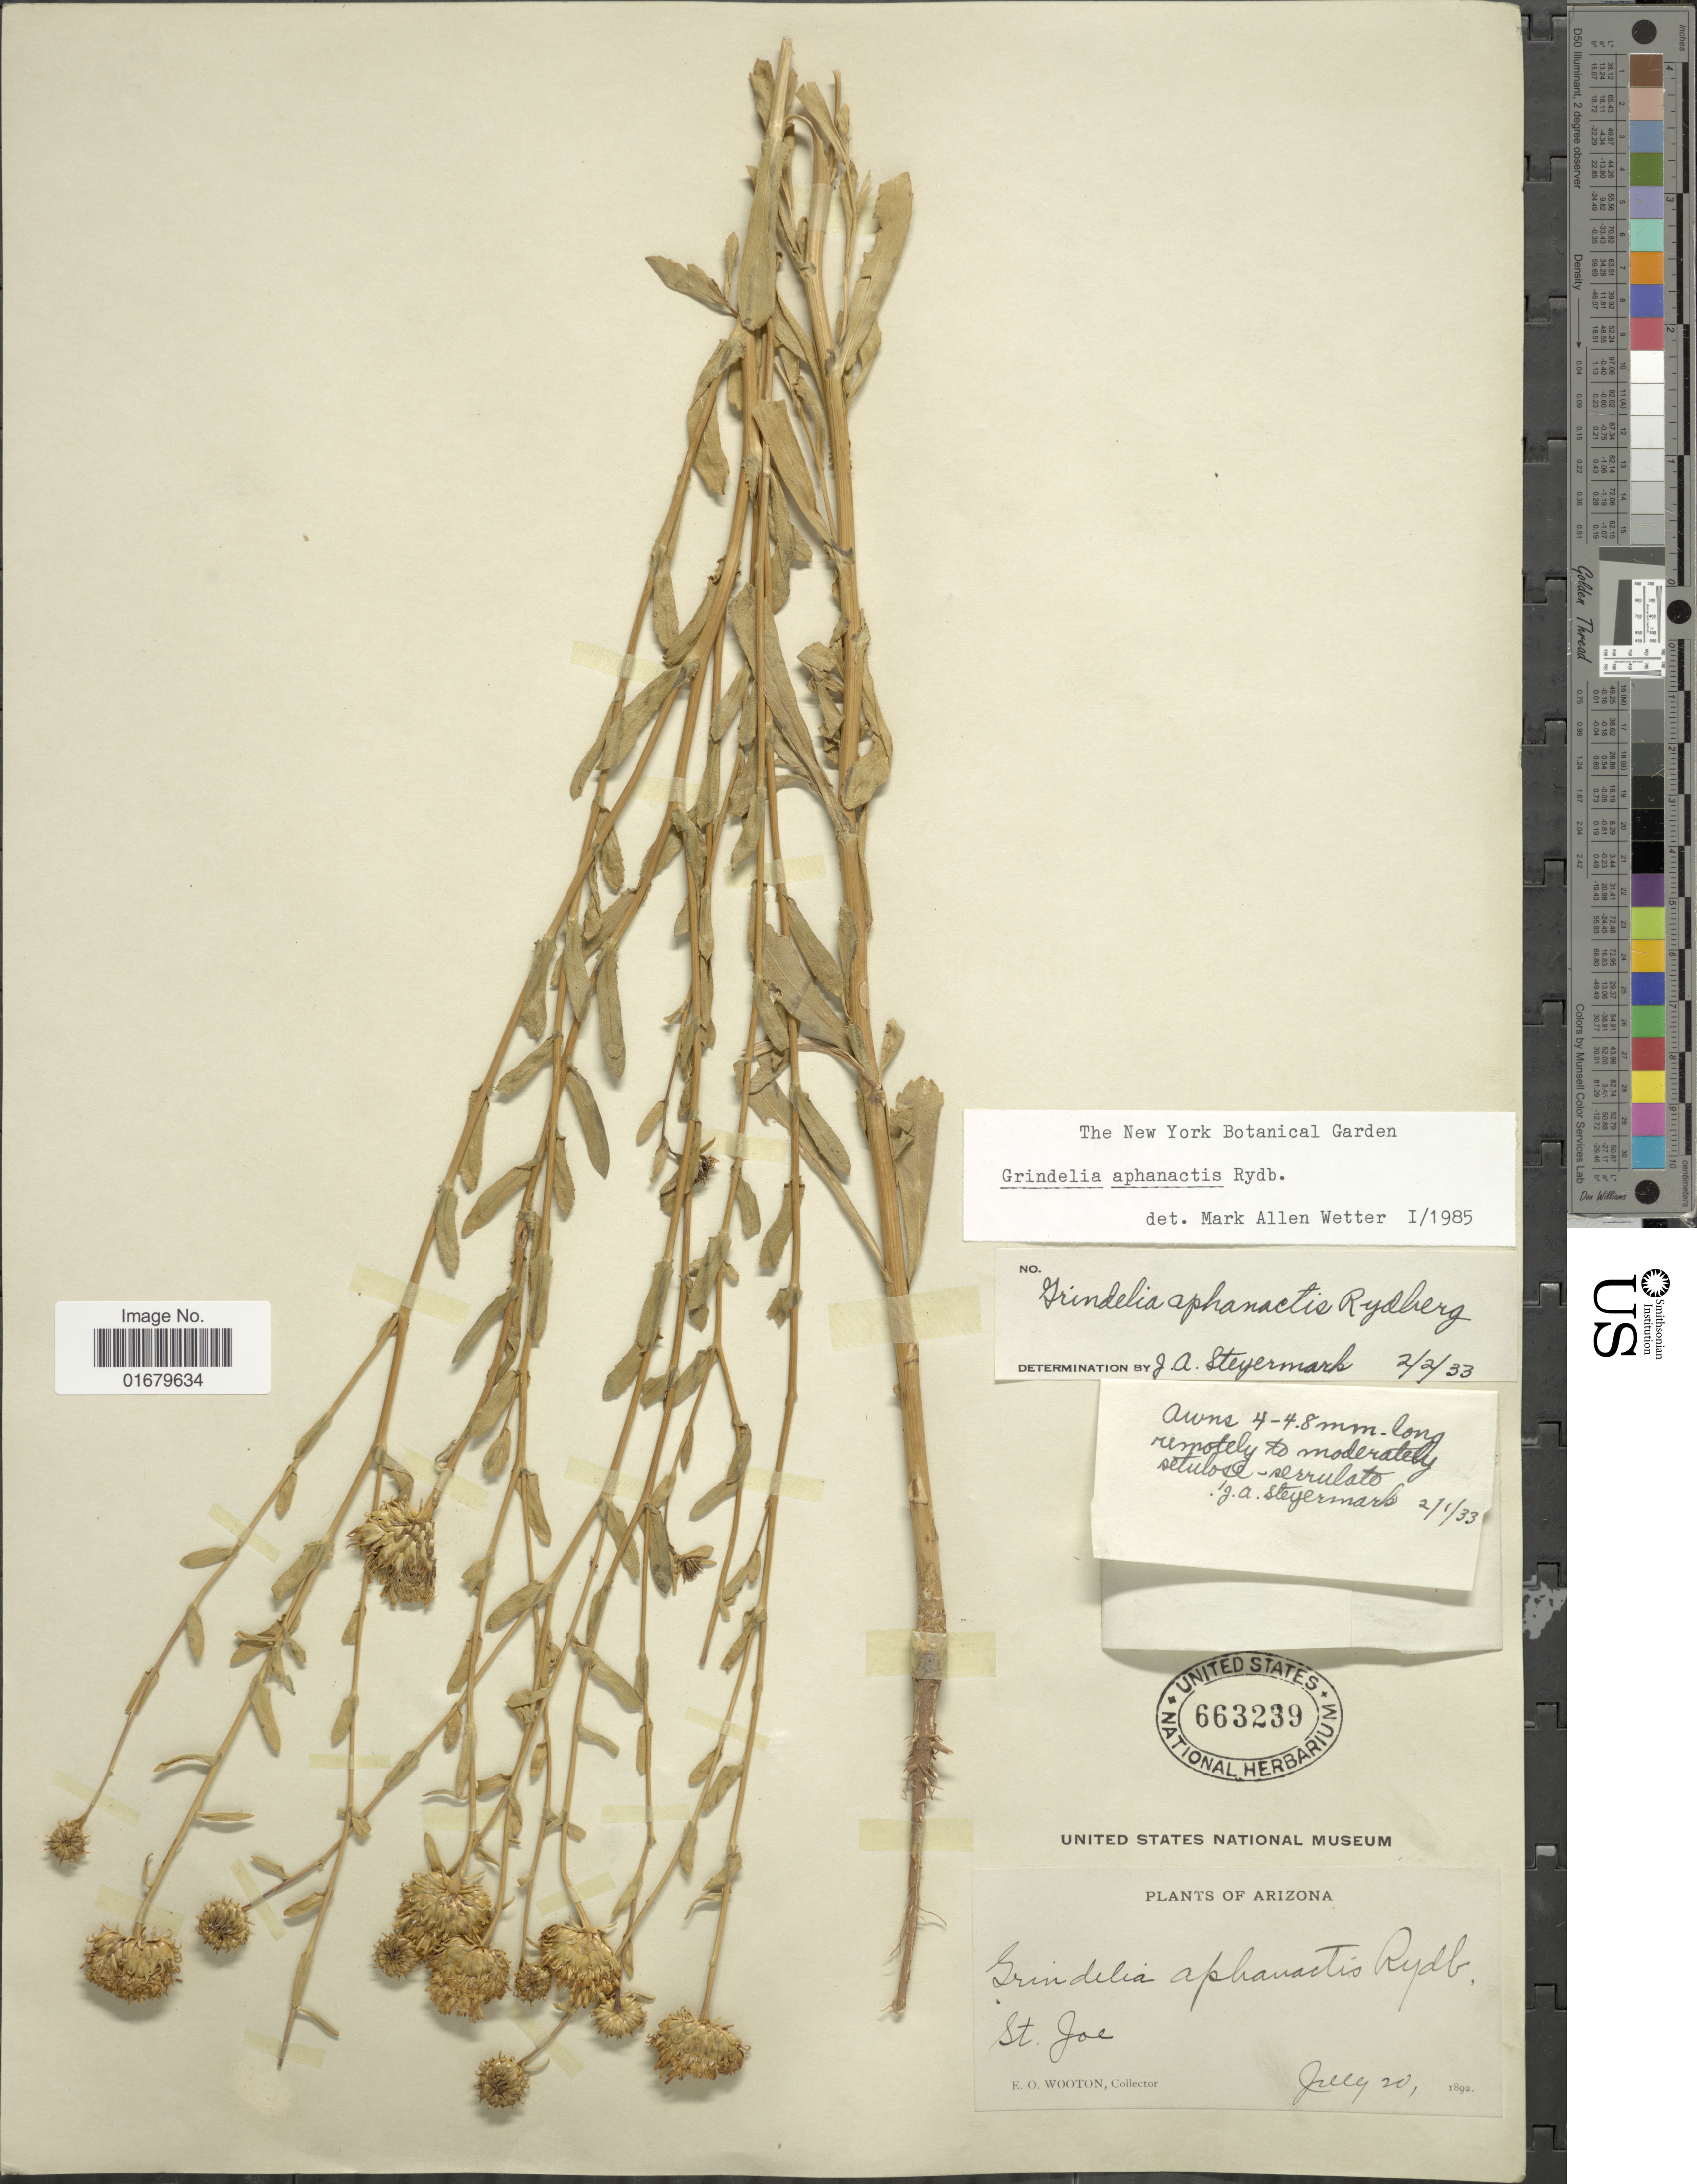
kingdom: Plantae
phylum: Tracheophyta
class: Magnoliopsida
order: Asterales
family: Asteraceae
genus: Grindelia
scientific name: Grindelia aphanactis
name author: Rydb.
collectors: E. O. Wooton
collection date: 1892-07-20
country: United States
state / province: Arizona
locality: St. Joe.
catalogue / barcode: US 663239